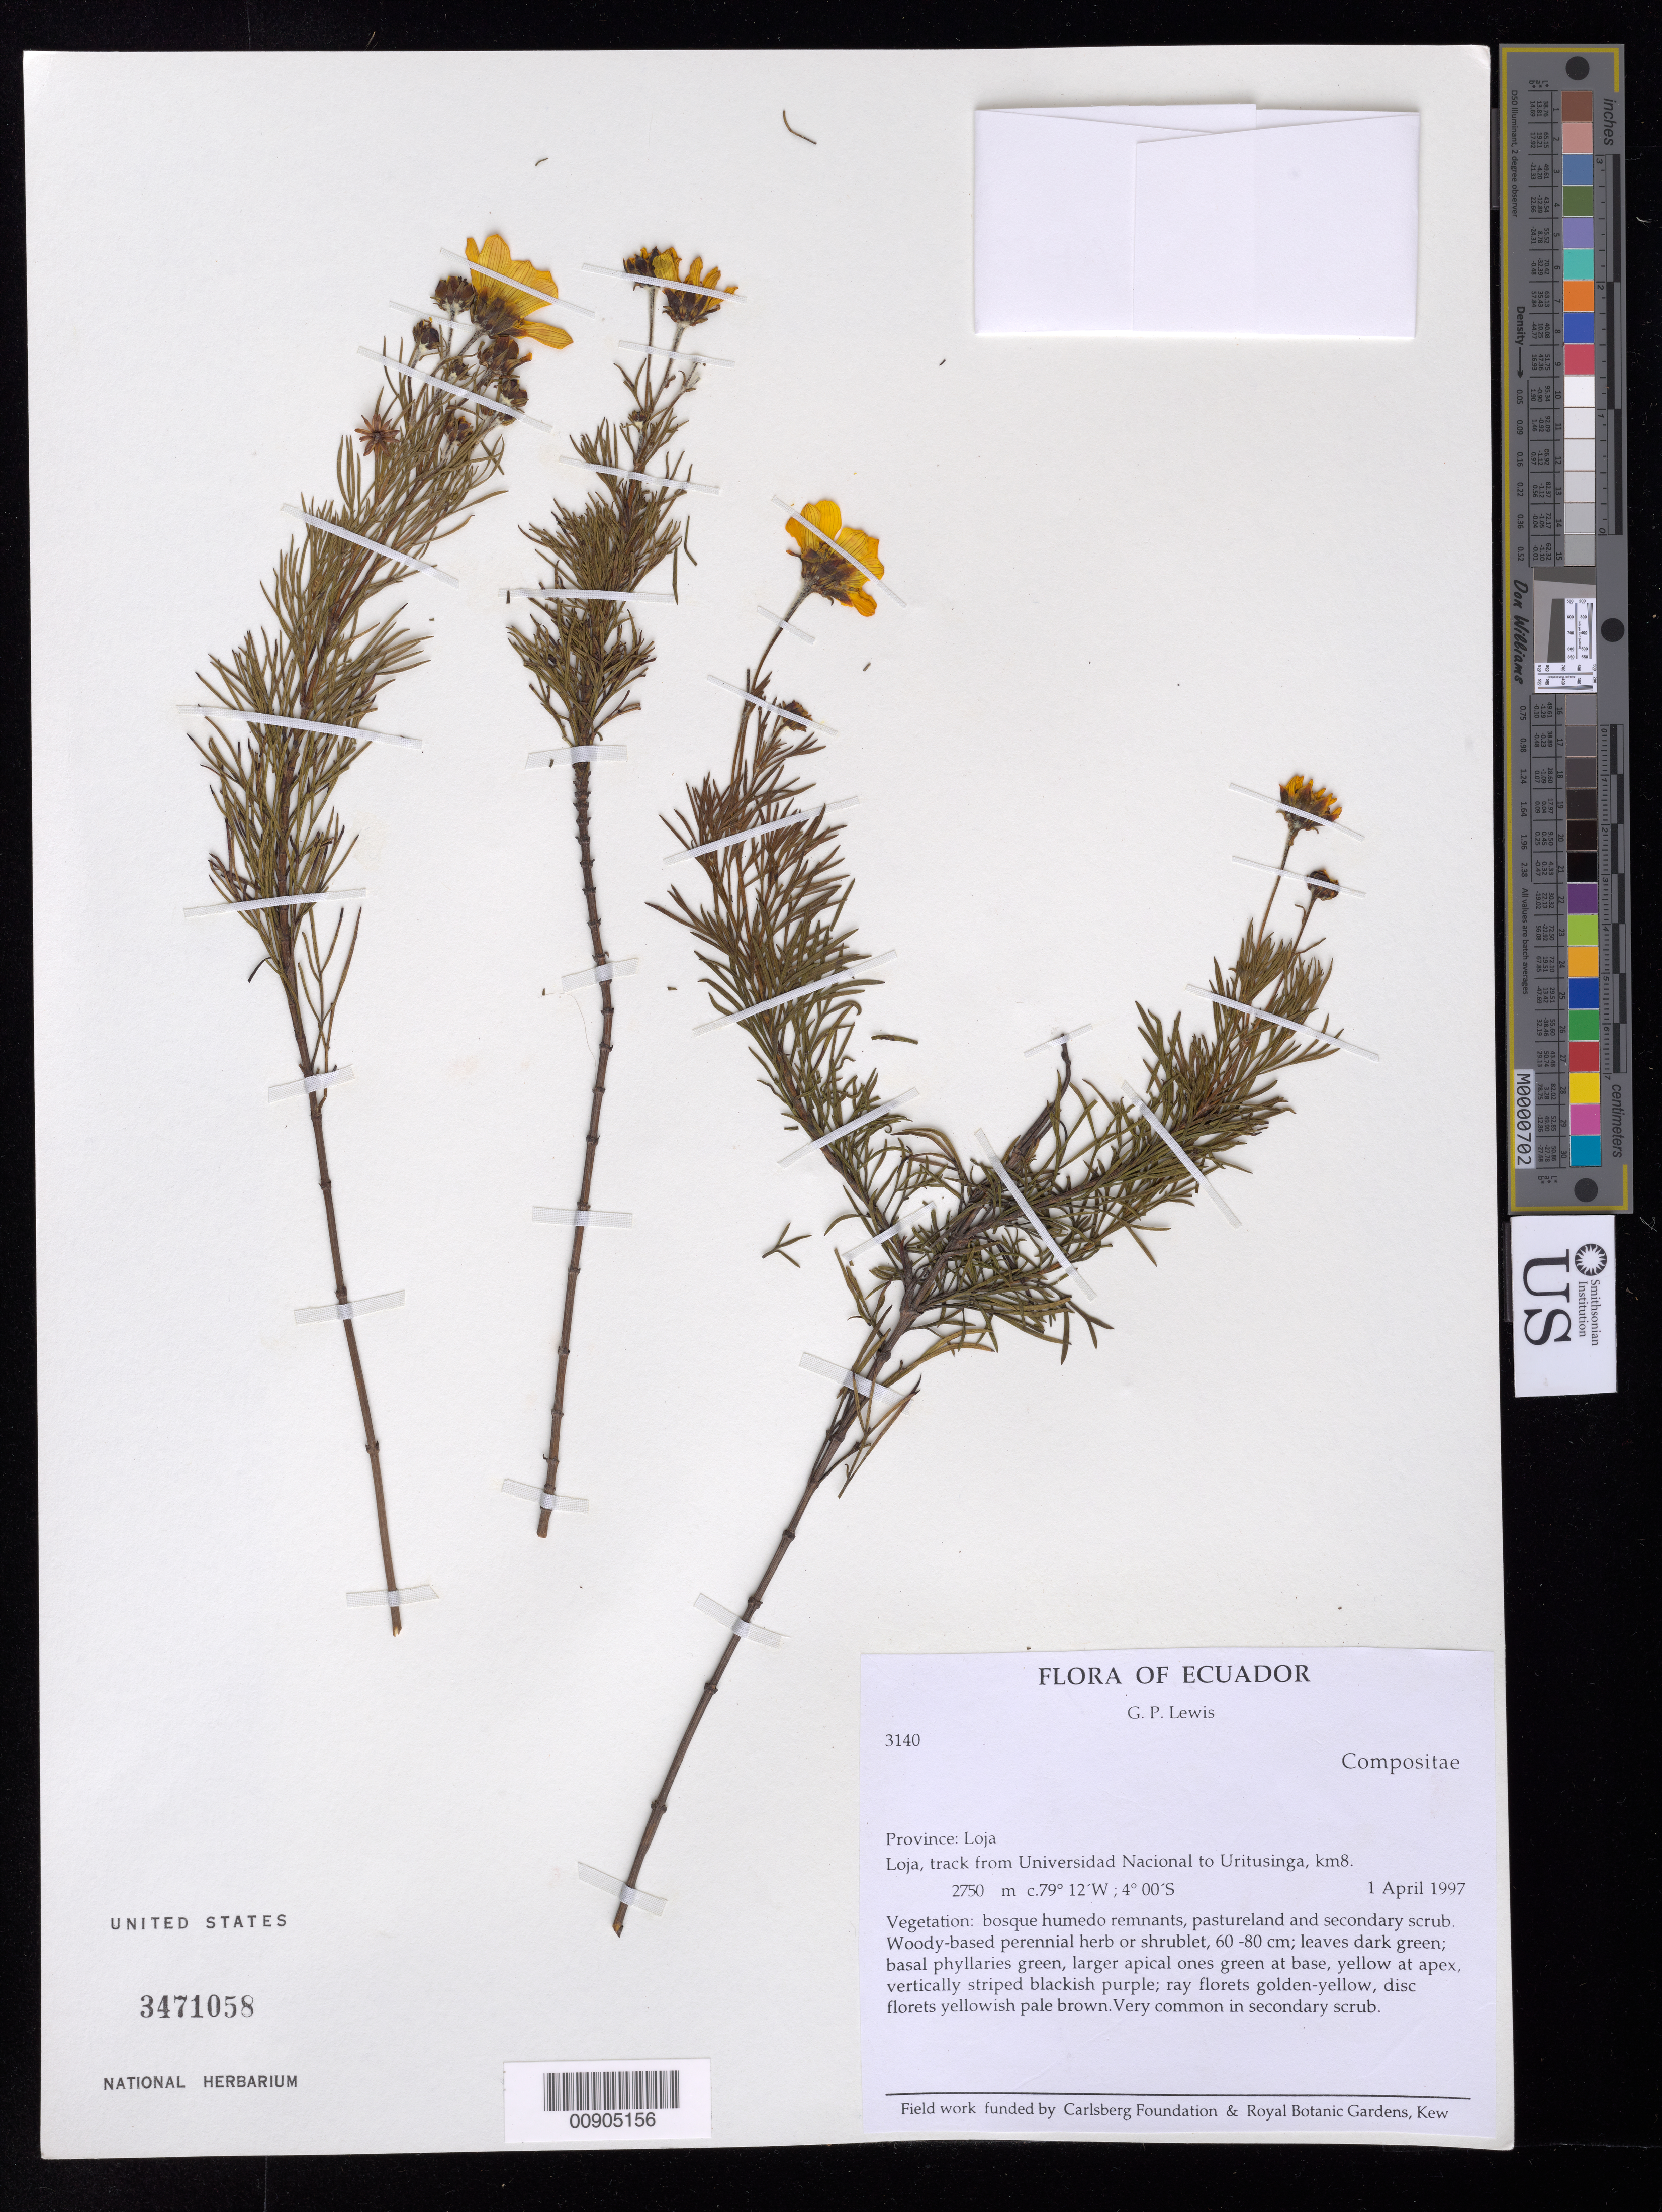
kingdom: Plantae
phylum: Tracheophyta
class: Magnoliopsida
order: Asterales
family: Asteraceae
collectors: G. P. Lewis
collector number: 3140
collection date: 1997-04-01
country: Ecuador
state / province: Loja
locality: track from Universidad Nacional to Uritusinga, km8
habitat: Bosque humedo remnants, pasterland and secondary scrub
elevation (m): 2750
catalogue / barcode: US 3471058